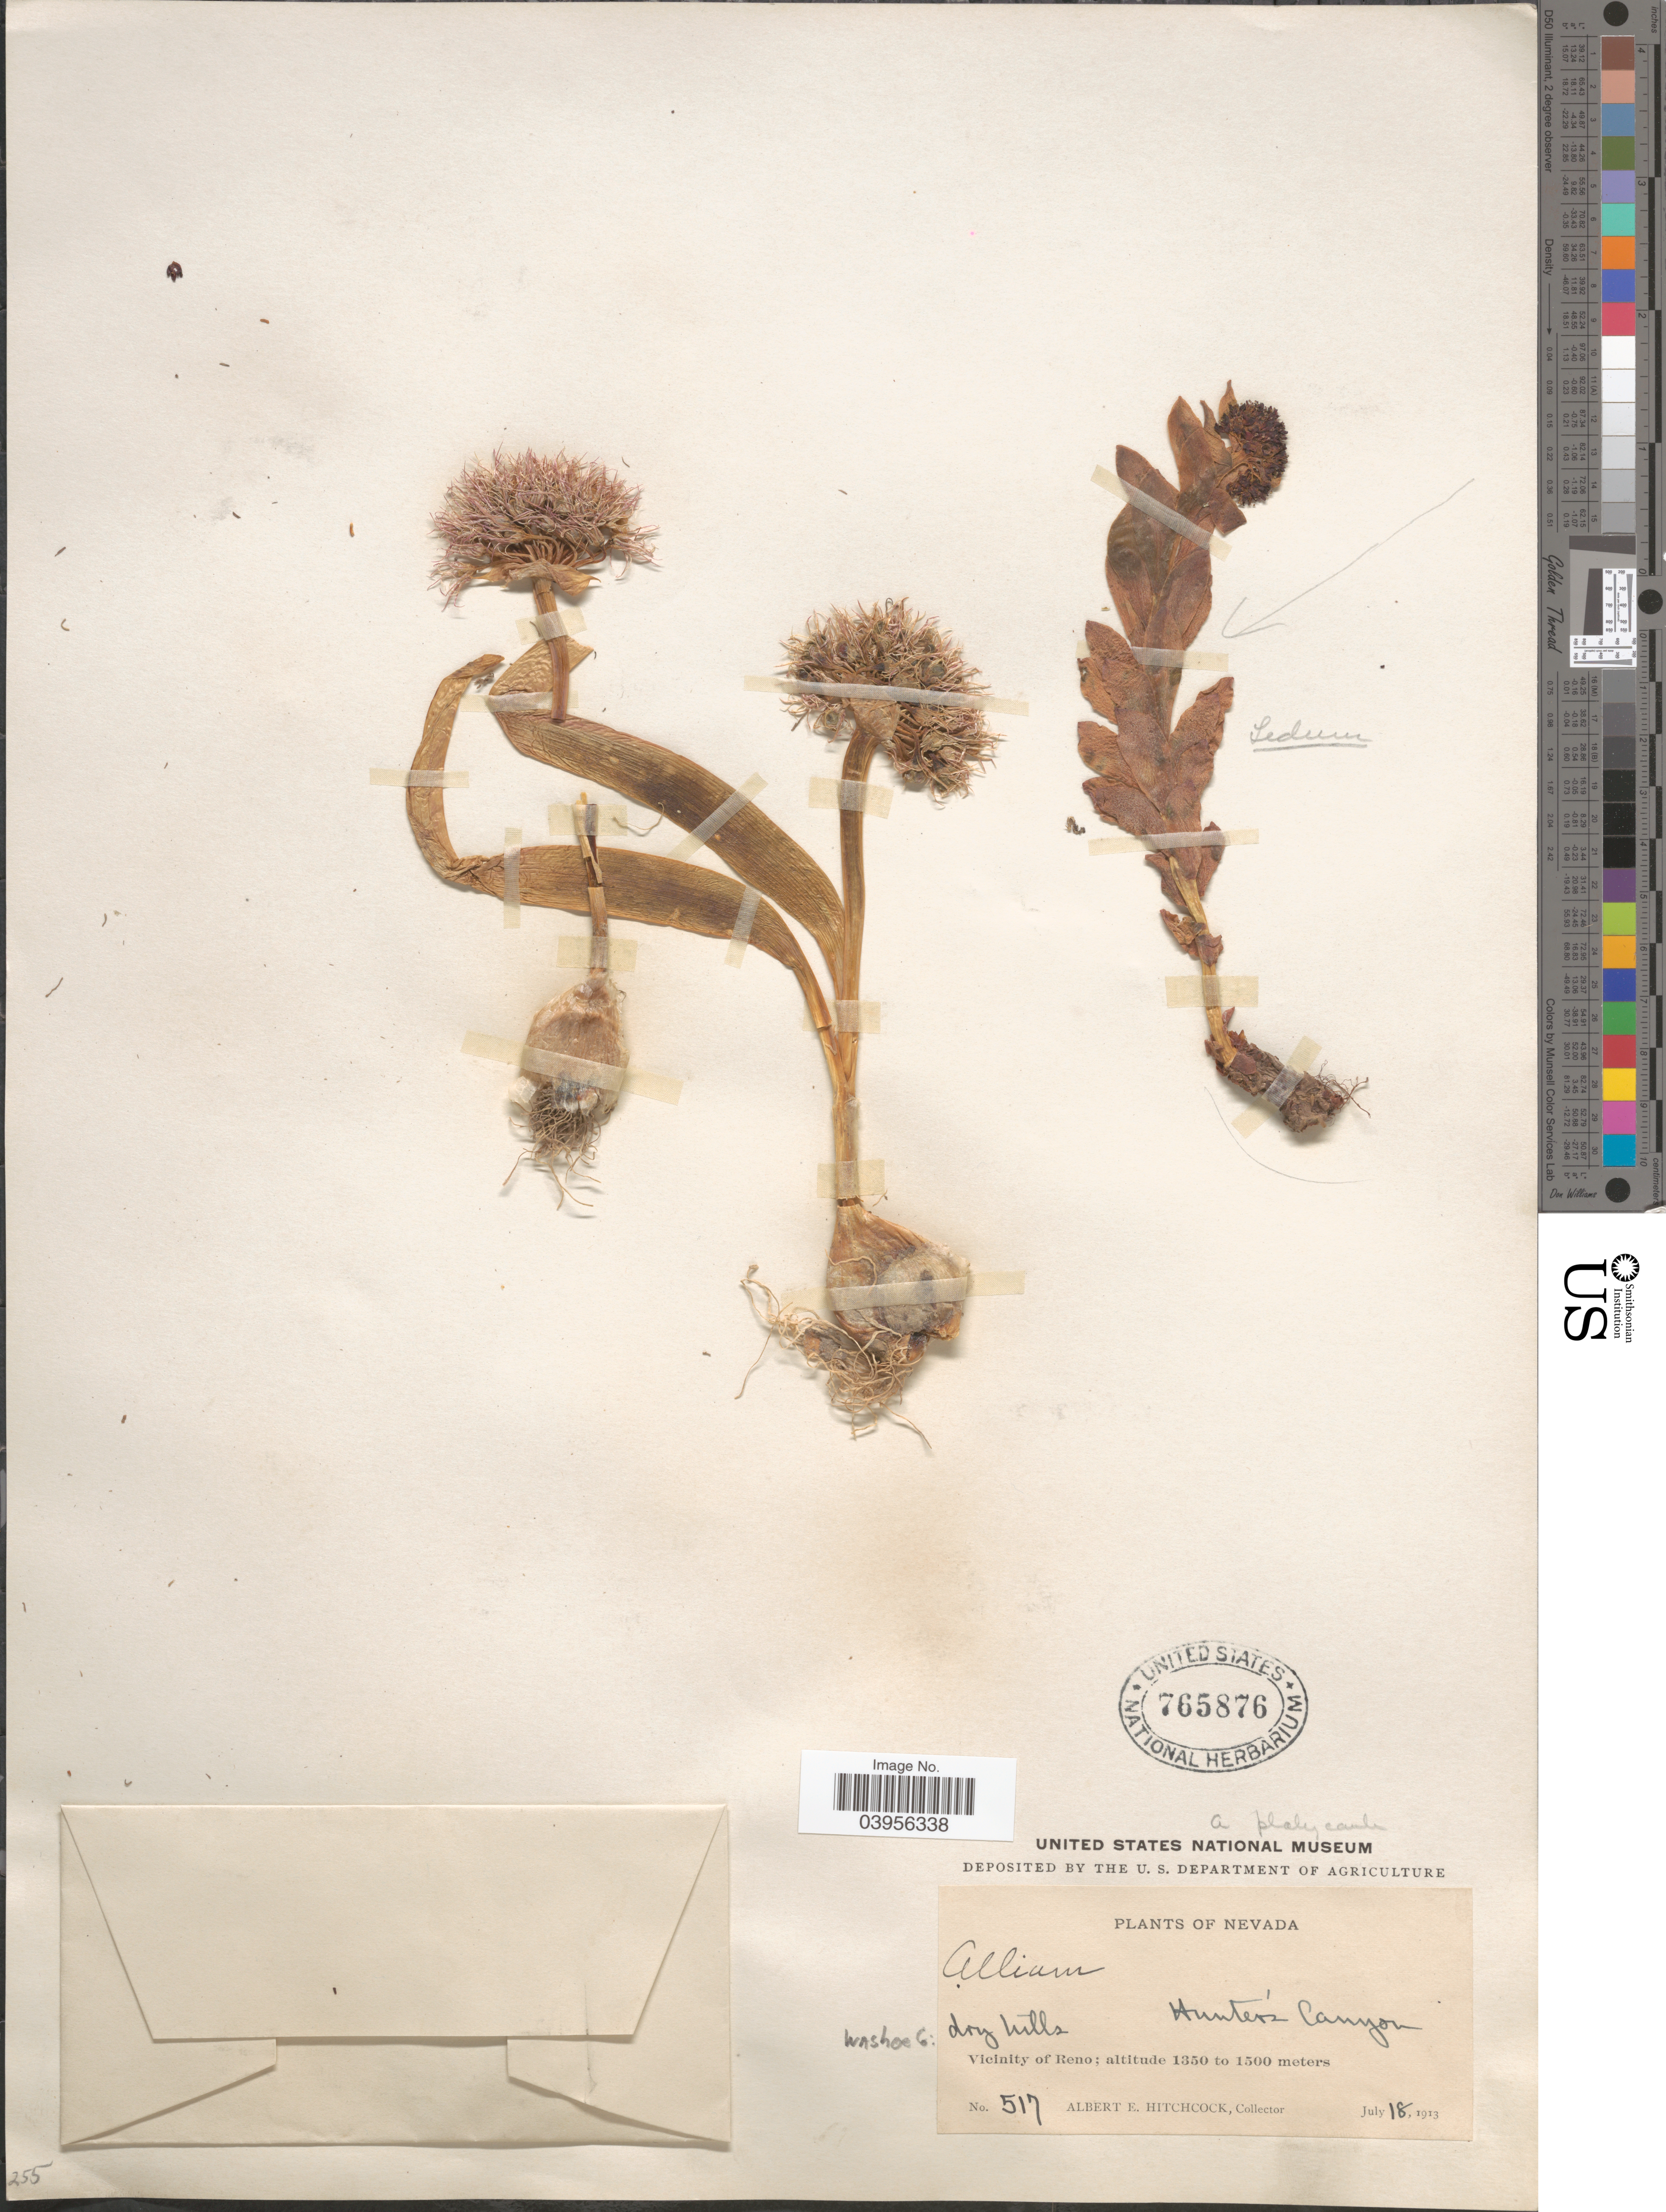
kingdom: Plantae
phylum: Tracheophyta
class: Liliopsida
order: Asparagales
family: Amaryllidaceae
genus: Allium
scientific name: Allium platycaule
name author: S. Watson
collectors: A. Hitchcock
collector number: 517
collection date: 1913-07-18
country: United States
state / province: Nevada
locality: Washoe Co: Hunter's Canyon. Vicinity of Reno.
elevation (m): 1350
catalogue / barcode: US 765876